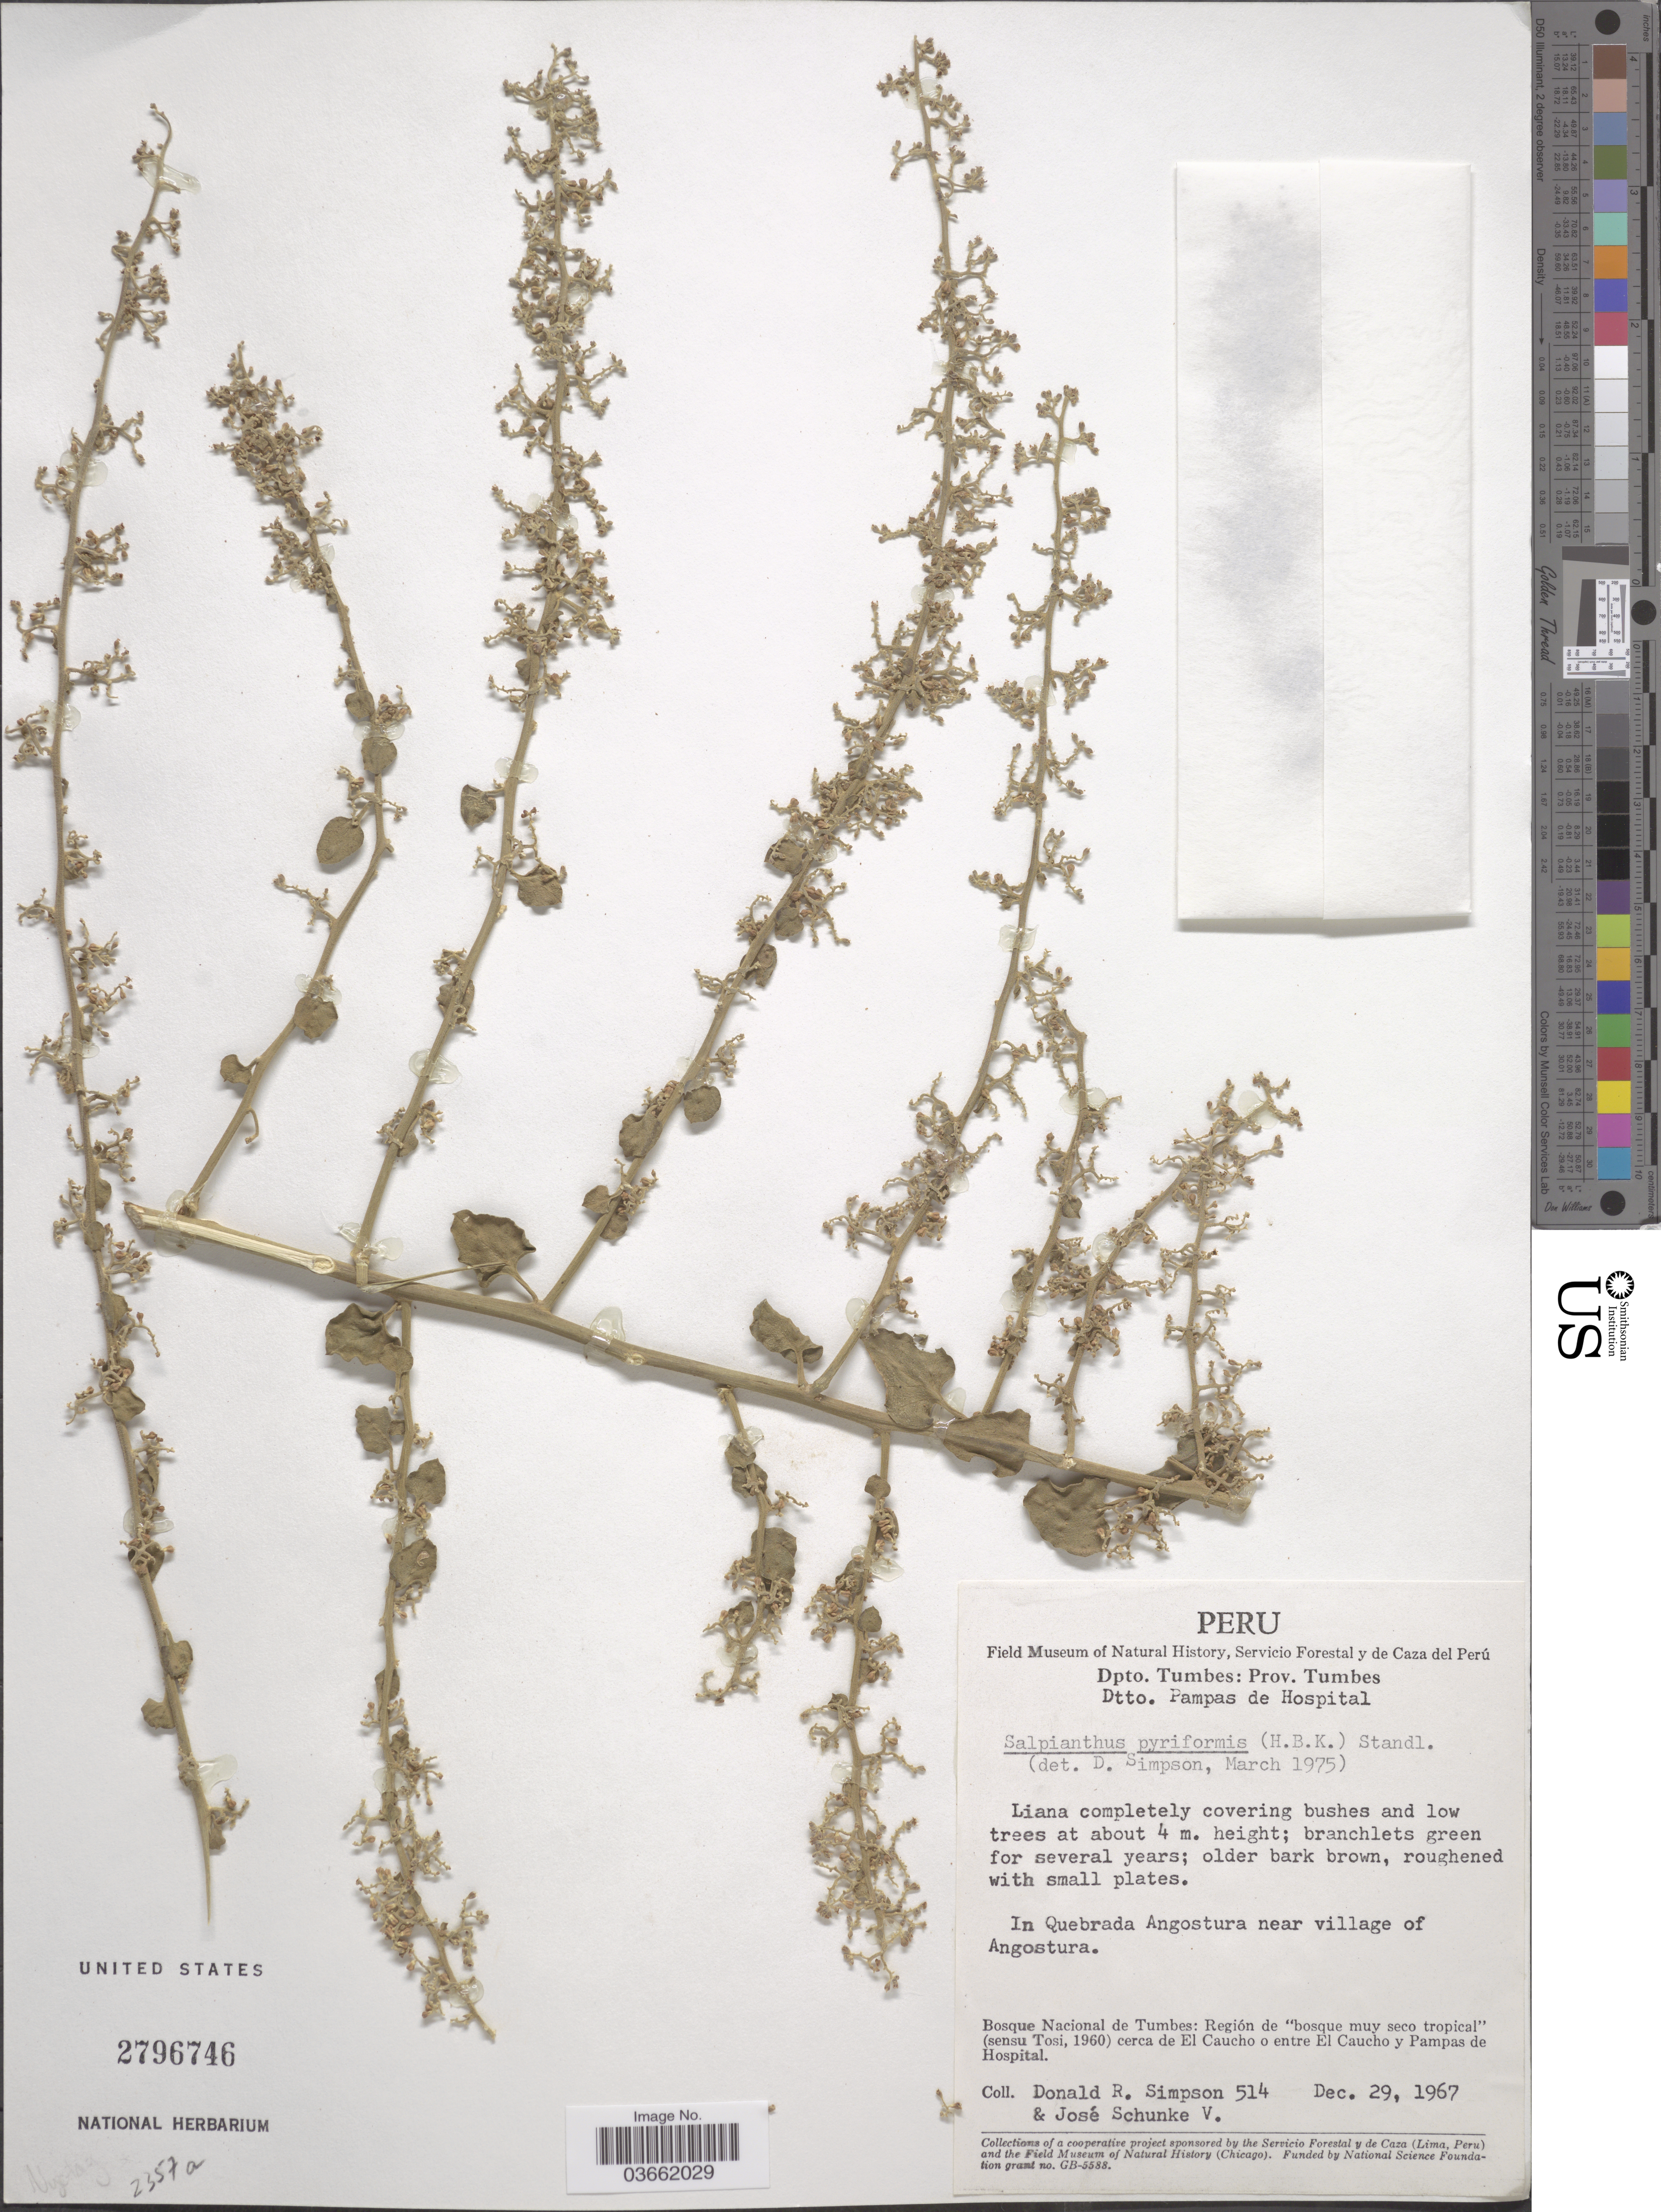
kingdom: Plantae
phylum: Tracheophyta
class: Magnoliopsida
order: Caryophyllales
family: Nyctaginaceae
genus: Cryptocarpus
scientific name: Cryptocarpus pyriformis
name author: Kunth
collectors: D. R. Simpson & J. Schunke Vigo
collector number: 514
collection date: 1967-12-29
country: Peru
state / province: Tumbes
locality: Dpto. Tumbes. Dtto. Pampas de Hospital. In Quebrada Angostura near village of Angostura. Bosque Nacional de Tumbes: Región de "bosque muy seco tropical" (sensu Tosi, 1960) cerca de El Caucho o entre El Caucho y Pampas de Hospital.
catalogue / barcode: US 2796746